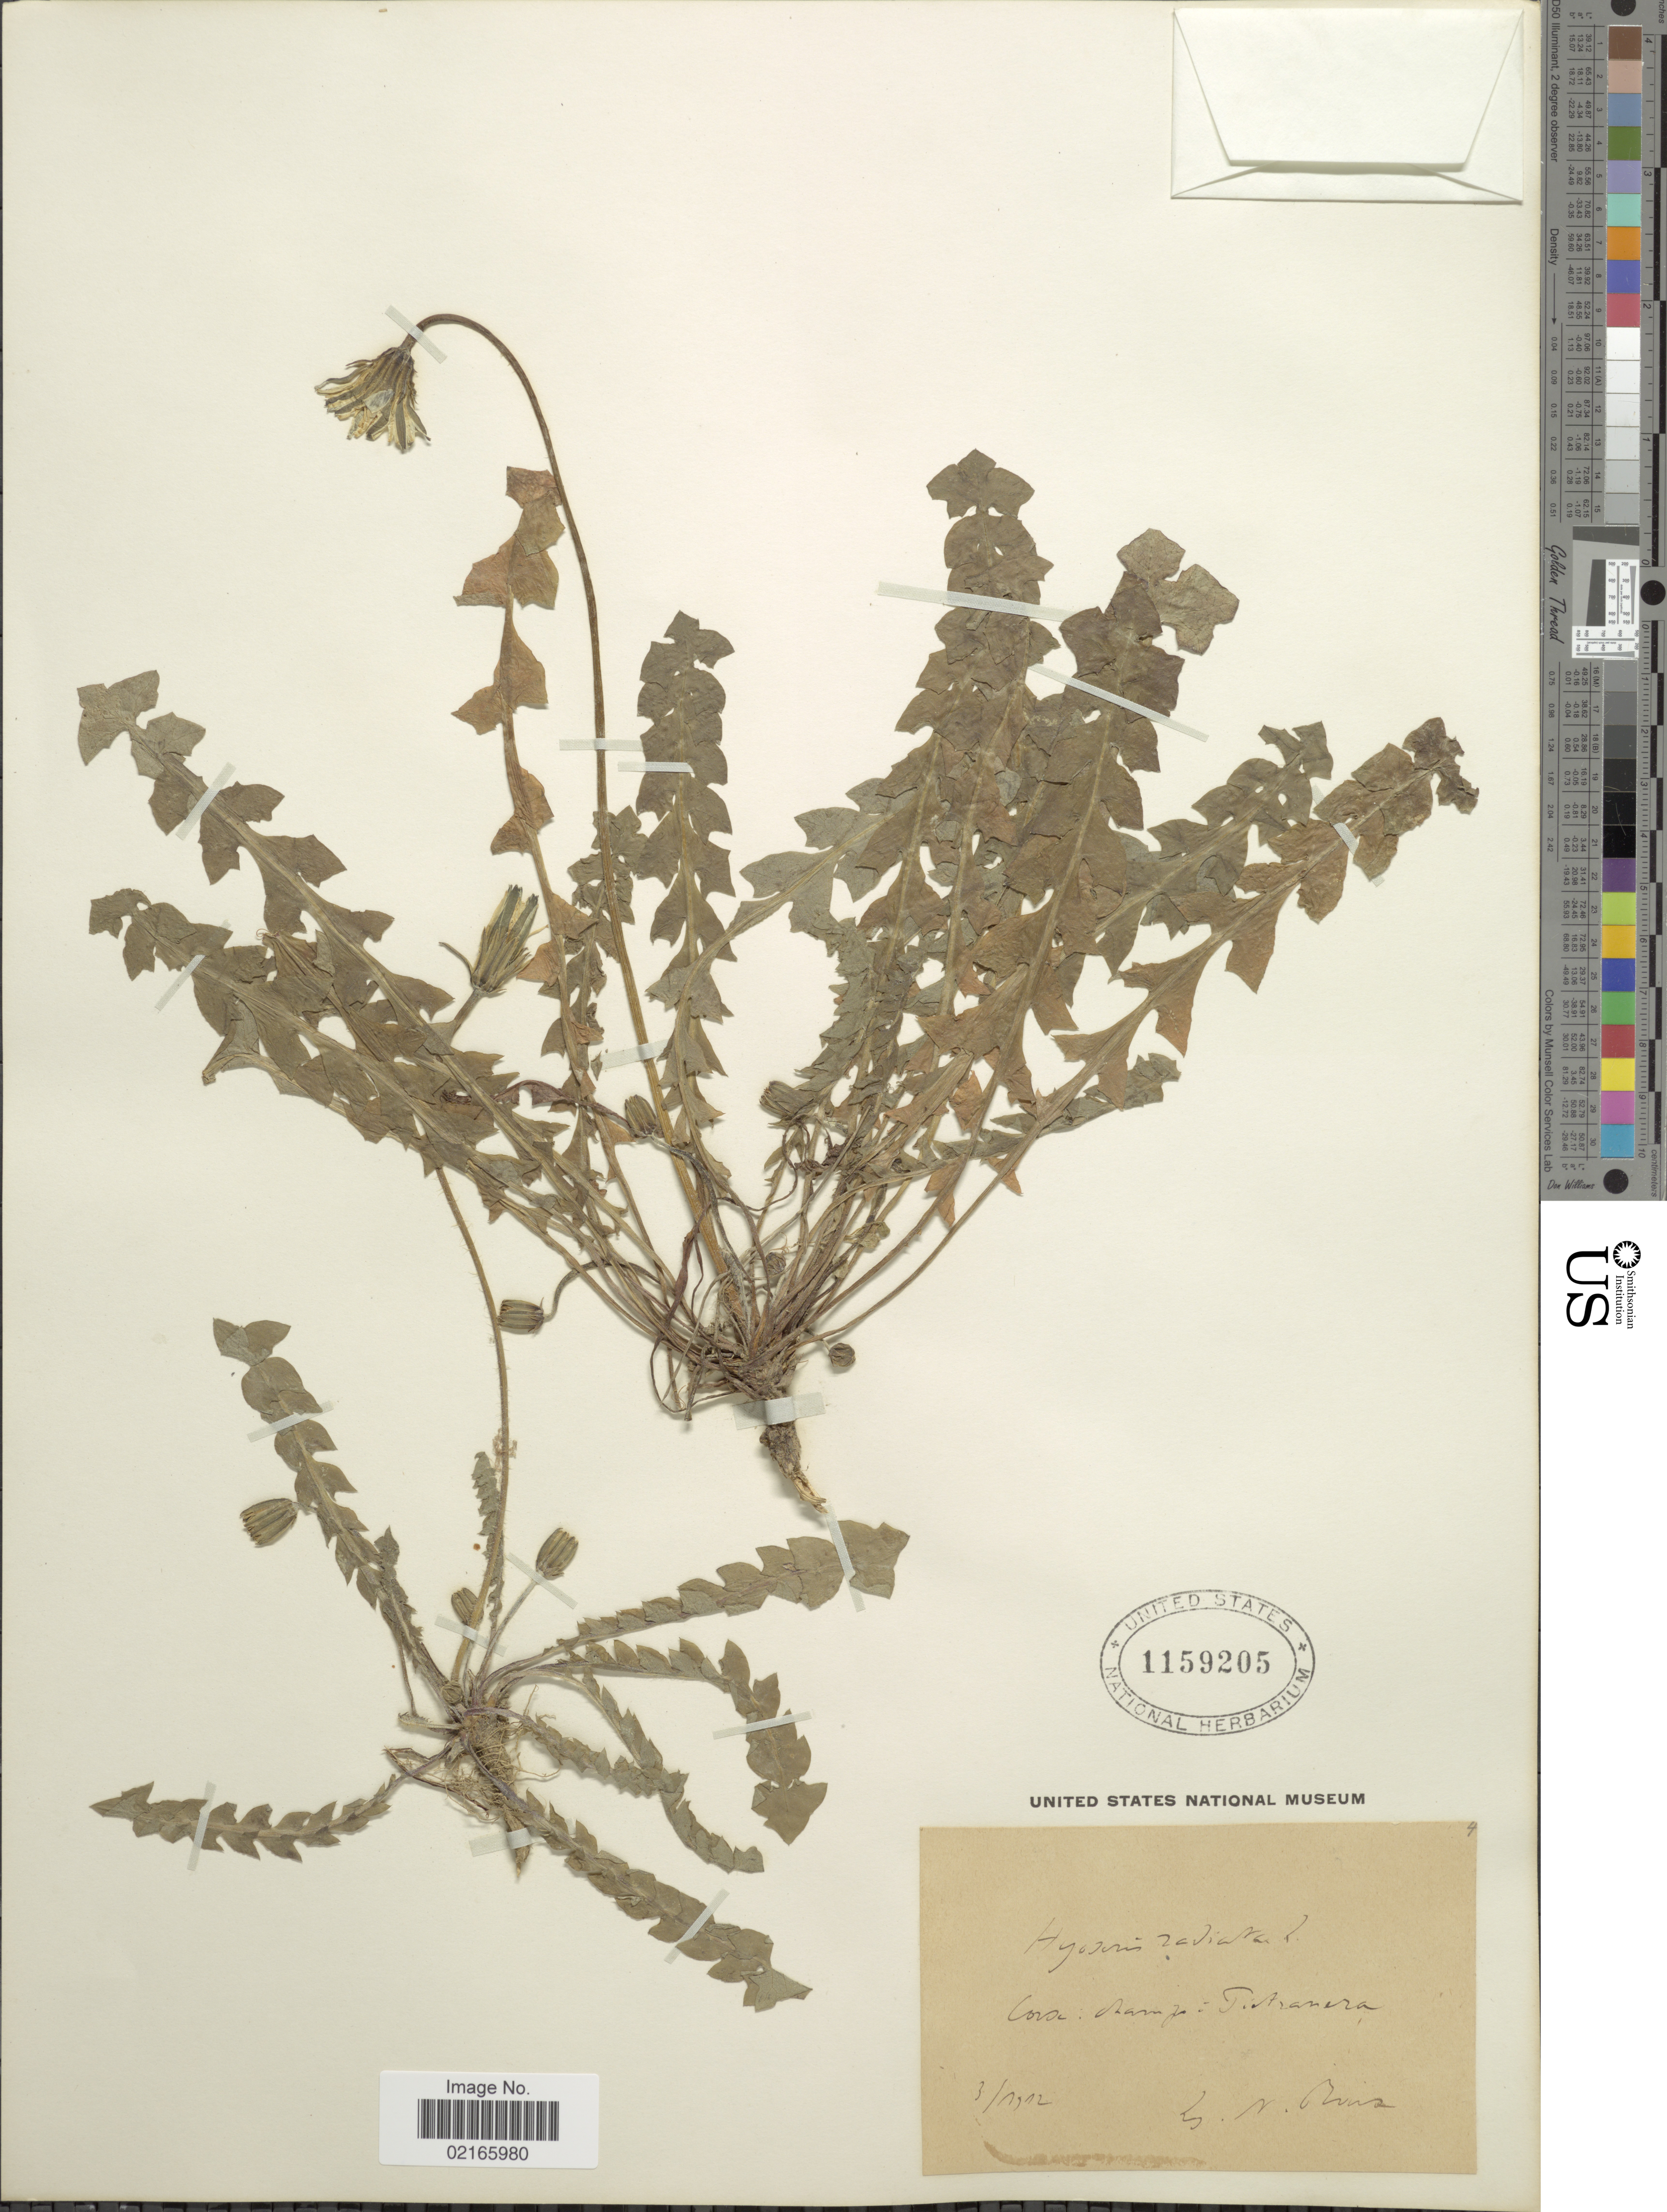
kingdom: Plantae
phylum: Tracheophyta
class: Magnoliopsida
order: Asterales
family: Asteraceae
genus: Hyoseris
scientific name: Hyoseris radiata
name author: L.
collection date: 1902-03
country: France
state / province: Corsica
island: Corse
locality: Corse: Sanja: Tictranera [interpreted]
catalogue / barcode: US 1159205